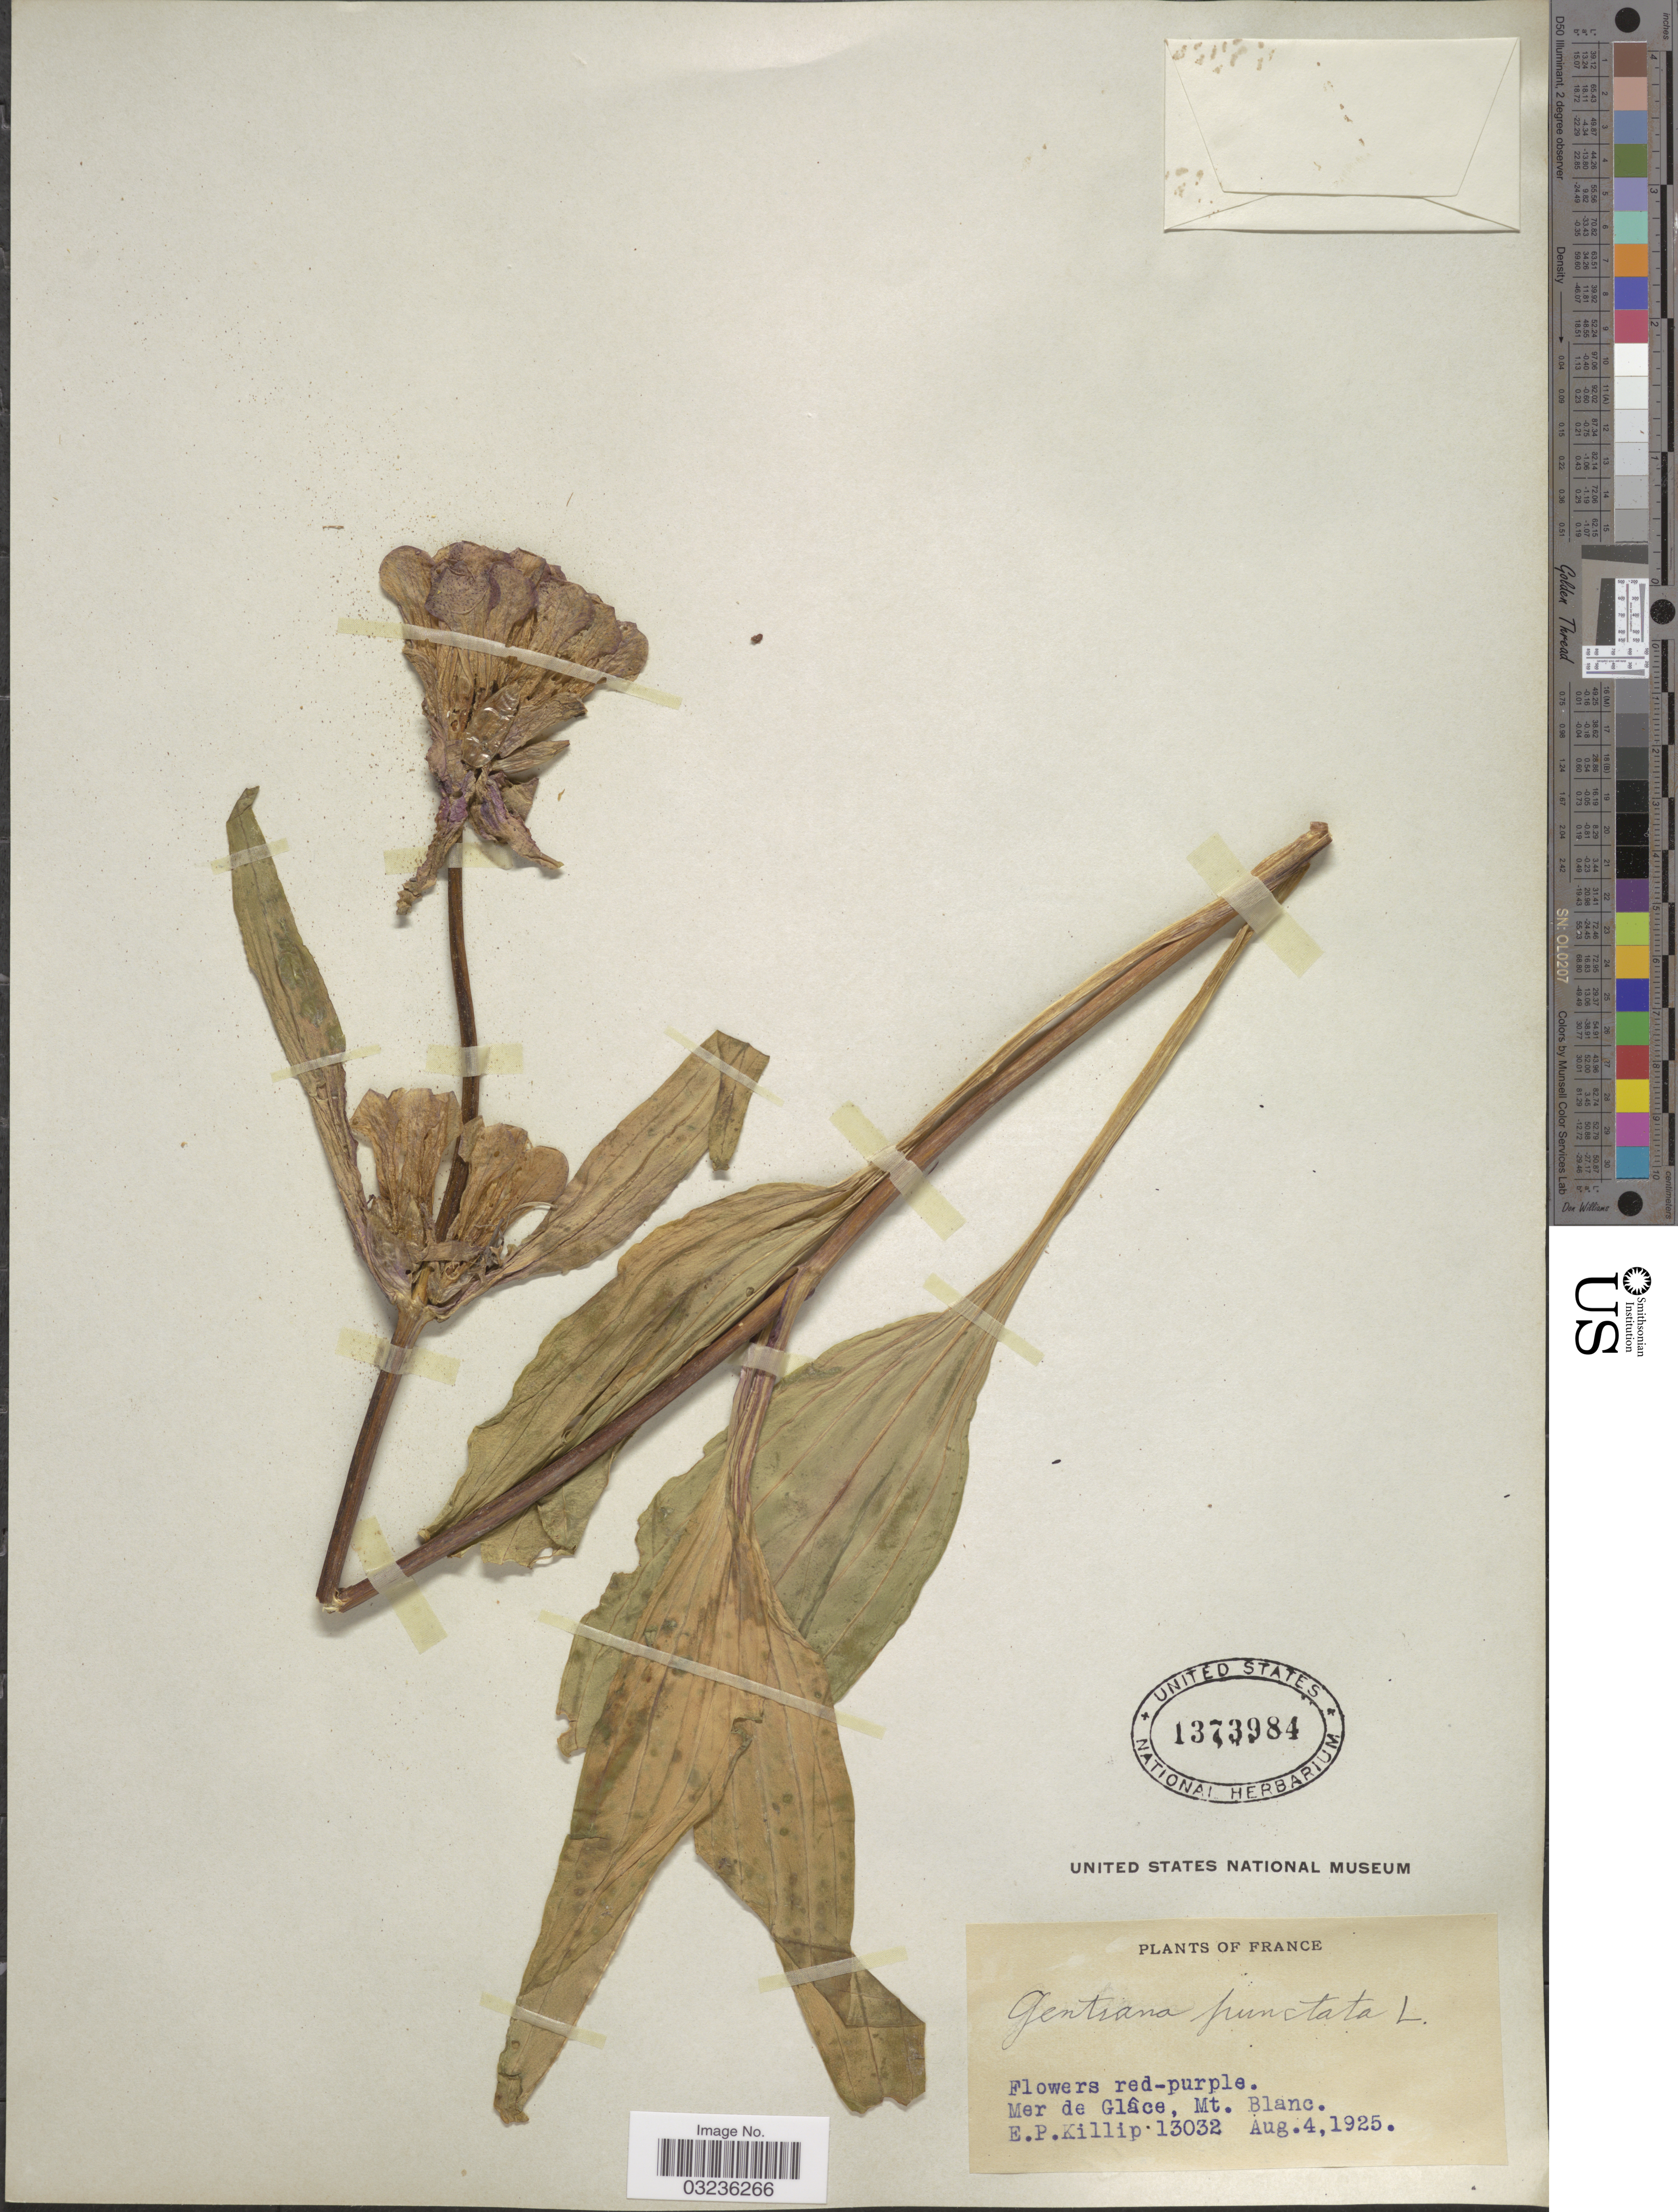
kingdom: Plantae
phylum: Tracheophyta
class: Magnoliopsida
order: Gentianales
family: Gentianaceae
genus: Gentiana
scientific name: Gentiana punctata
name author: L.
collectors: E. P. Killip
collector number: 13032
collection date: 1925-08-04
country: France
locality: Mer de Glâce, Mt. Blanc.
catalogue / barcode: US 1373984